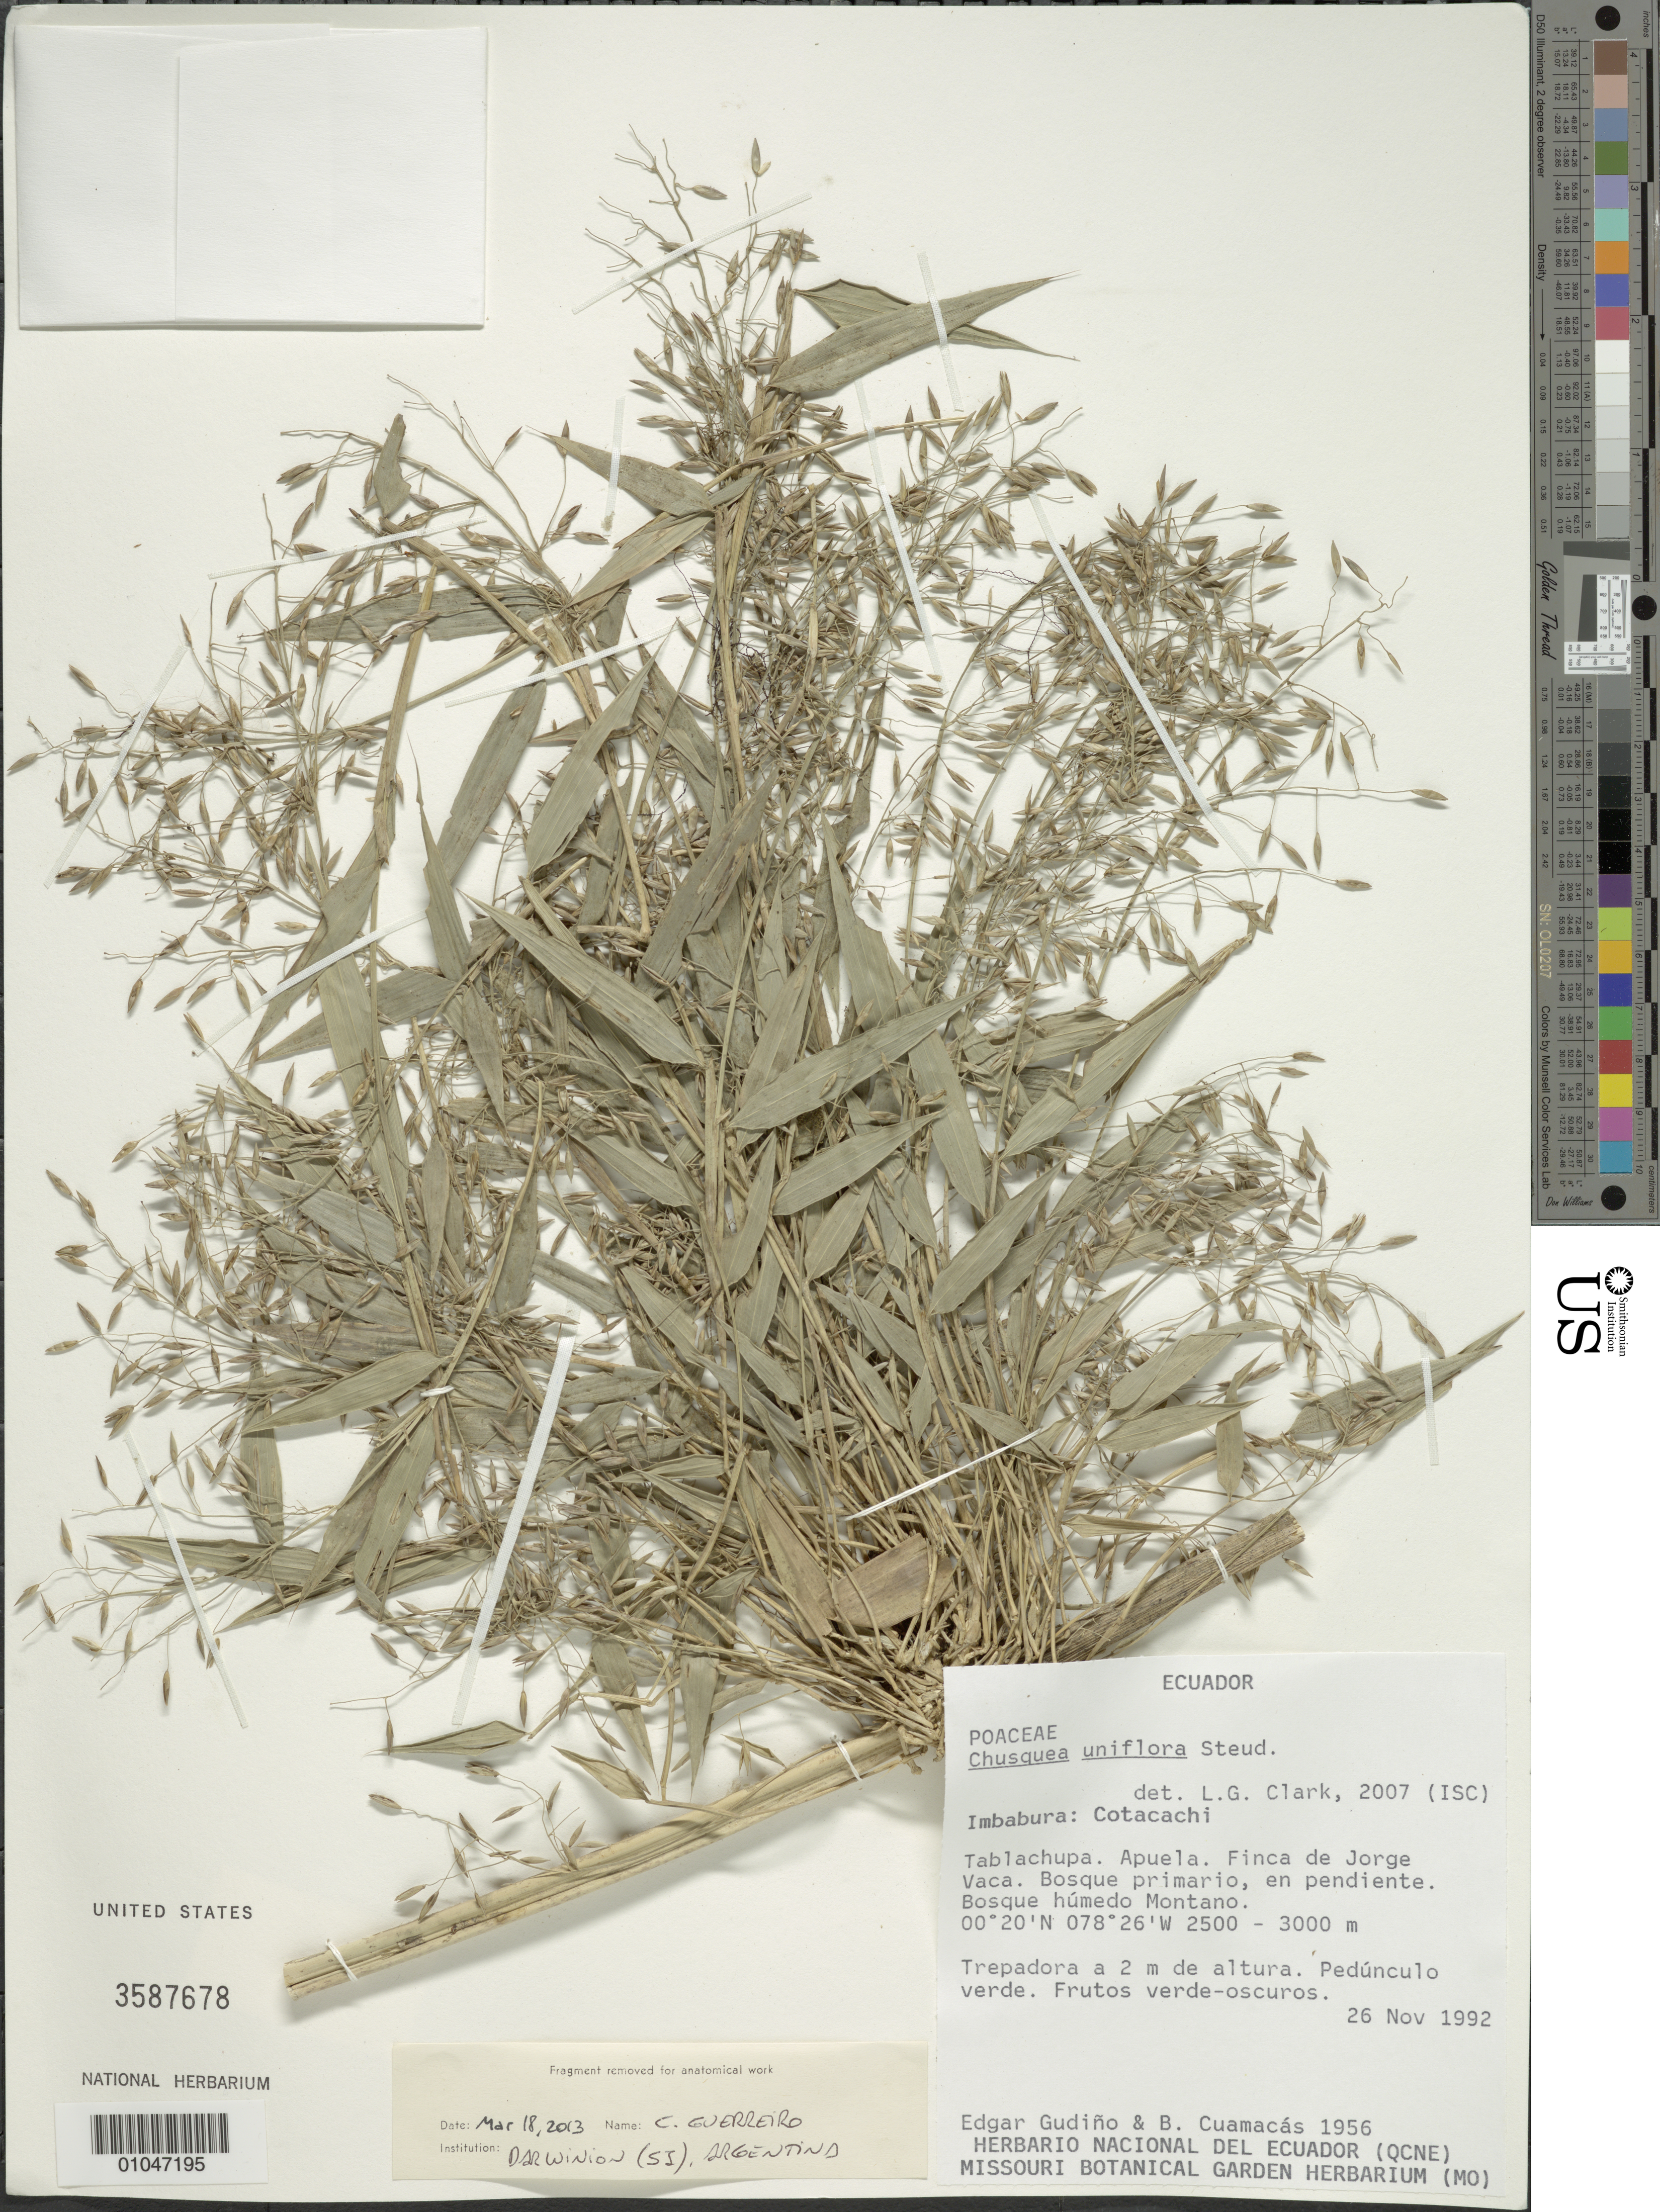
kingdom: Plantae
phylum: Tracheophyta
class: Liliopsida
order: Poales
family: Poaceae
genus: Chusquea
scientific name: Chusquea uniflora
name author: Steud.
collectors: E. Gudiño & B. Cuamacas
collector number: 1956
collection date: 1992-11-26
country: Ecuador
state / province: Imbabura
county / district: Cotacachi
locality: Finca de Jorge Vaca, Apuela, Tablachupa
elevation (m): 2500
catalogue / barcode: US 3587678